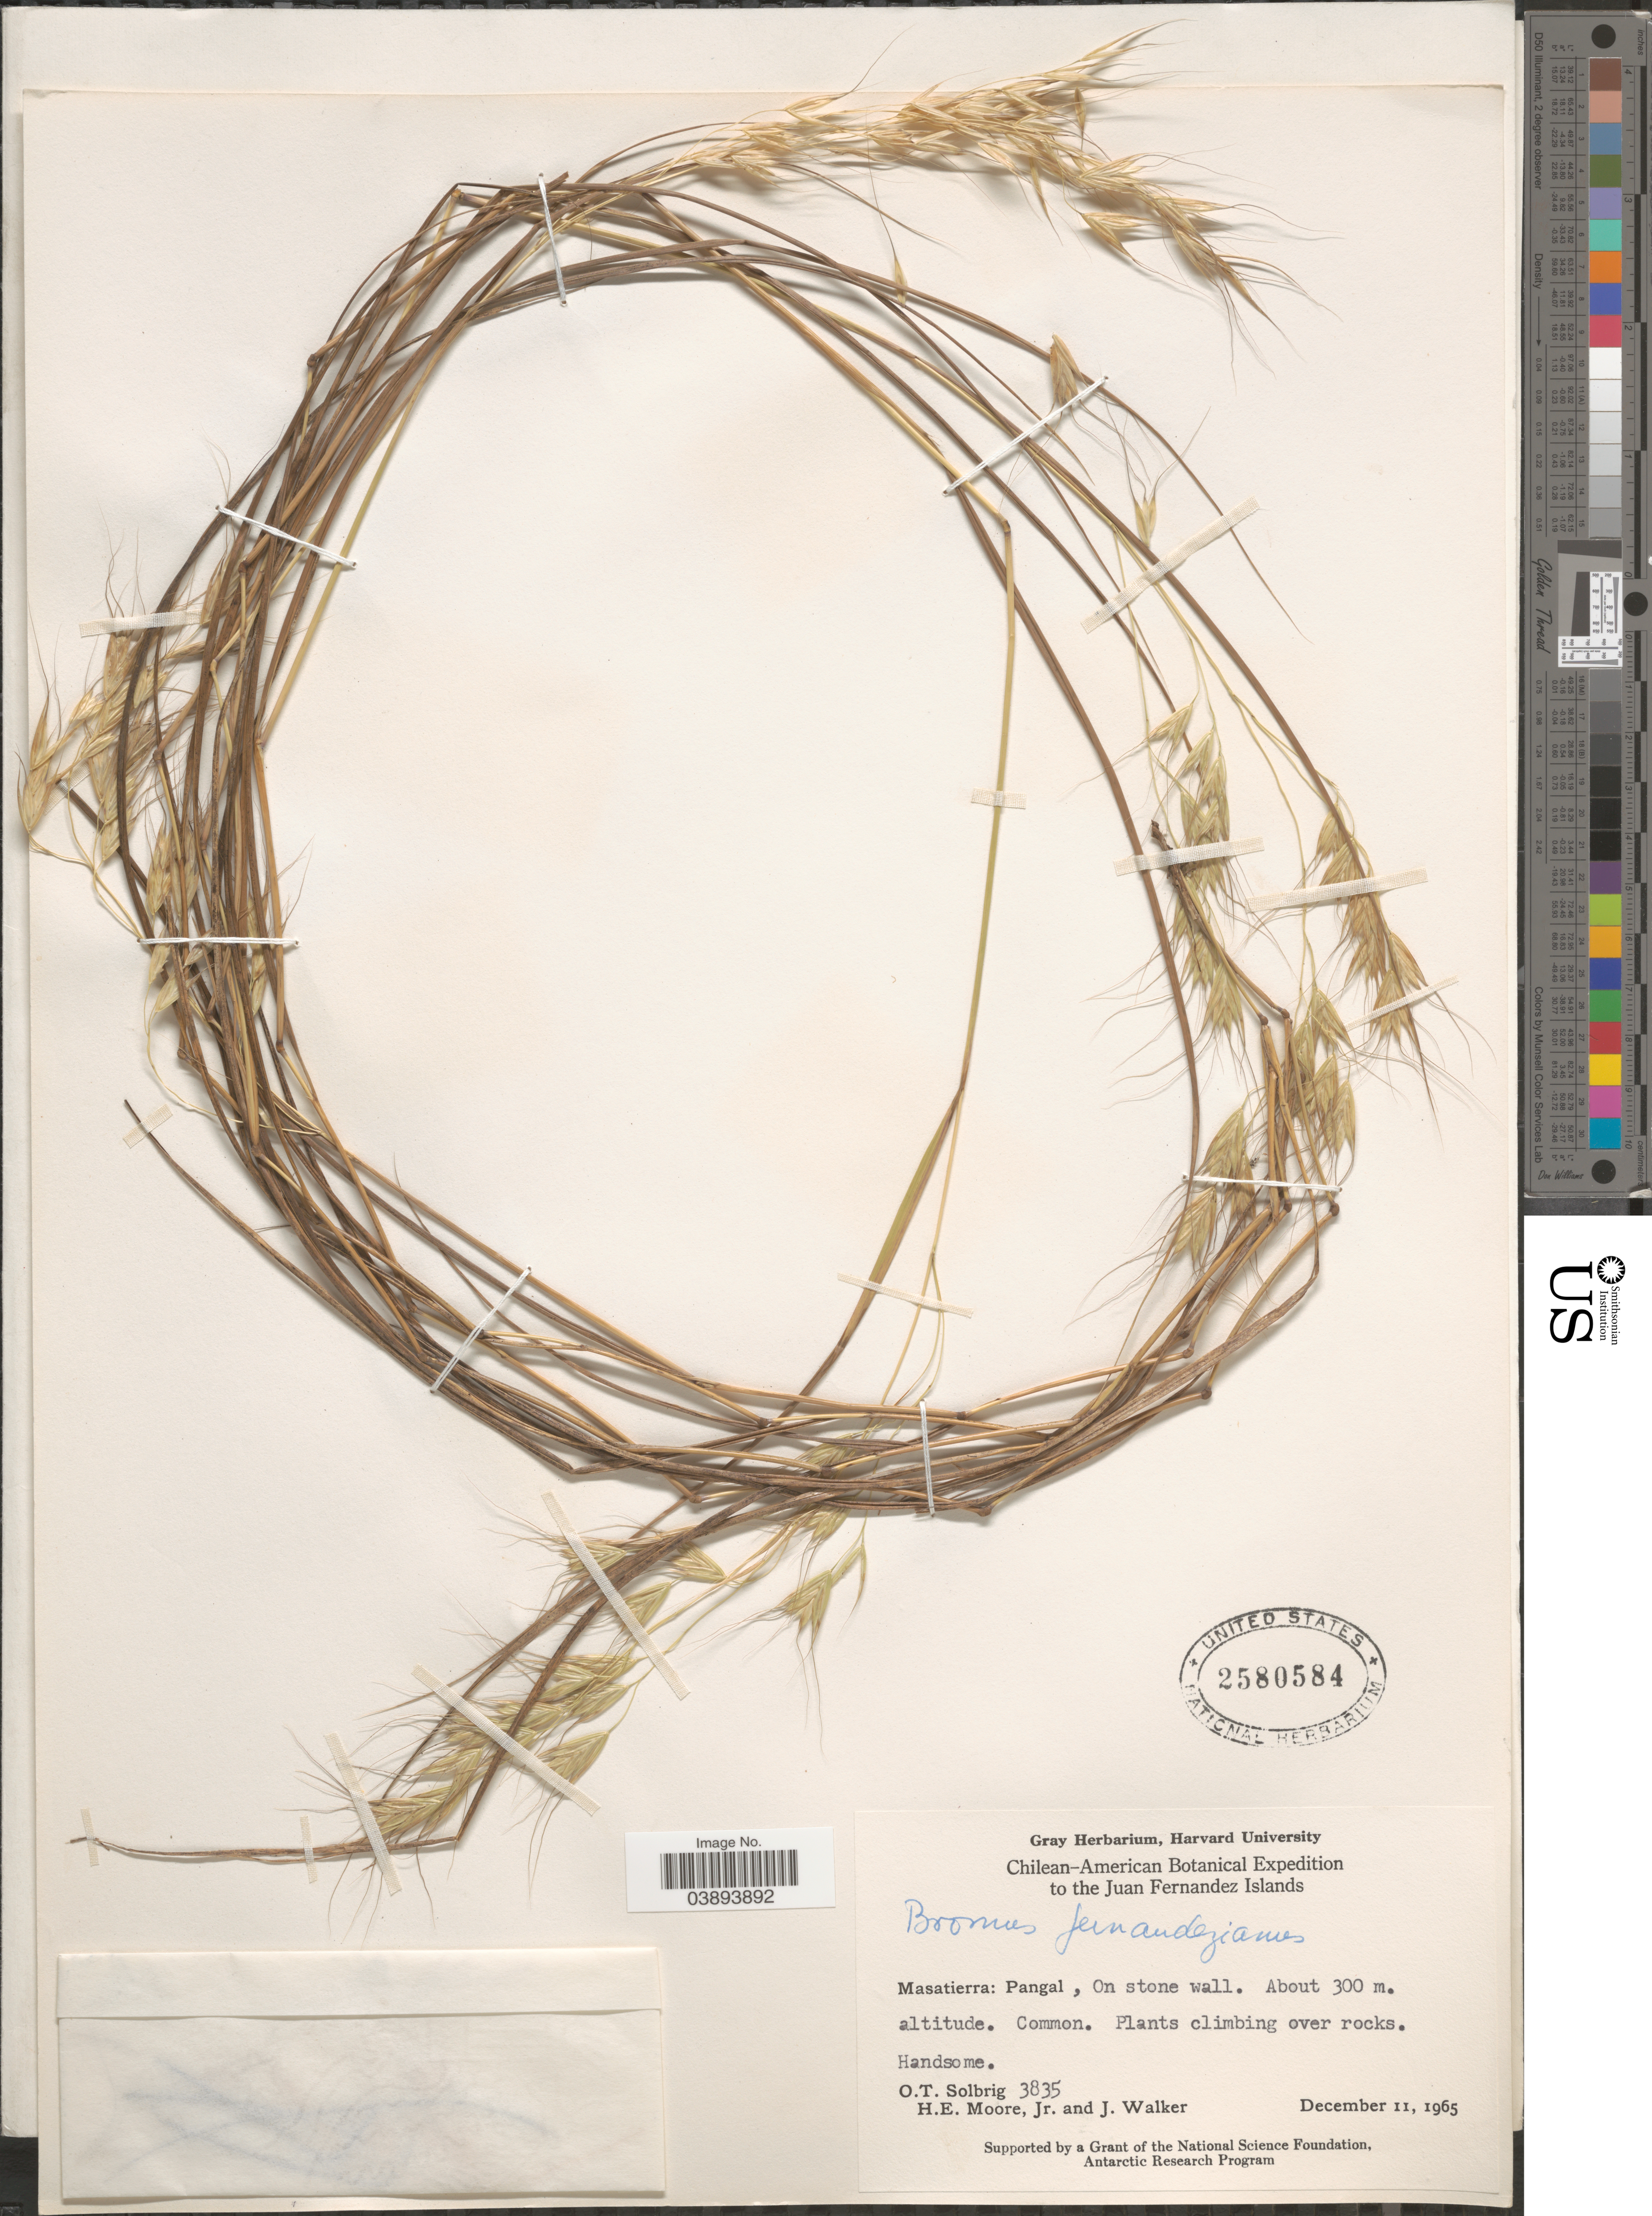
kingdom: Plantae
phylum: Tracheophyta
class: Liliopsida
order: Poales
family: Poaceae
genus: Megalachne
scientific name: Megalachne berteroniana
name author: Steud.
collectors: O. T. Solbrig, H. Moore & J. Walker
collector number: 3835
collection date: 1965-12-11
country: Chile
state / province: Valparaíso (V)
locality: The Juan Fernandez Islands. Masatierra: Pangal, On stone wall.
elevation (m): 300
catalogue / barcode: US 2580584